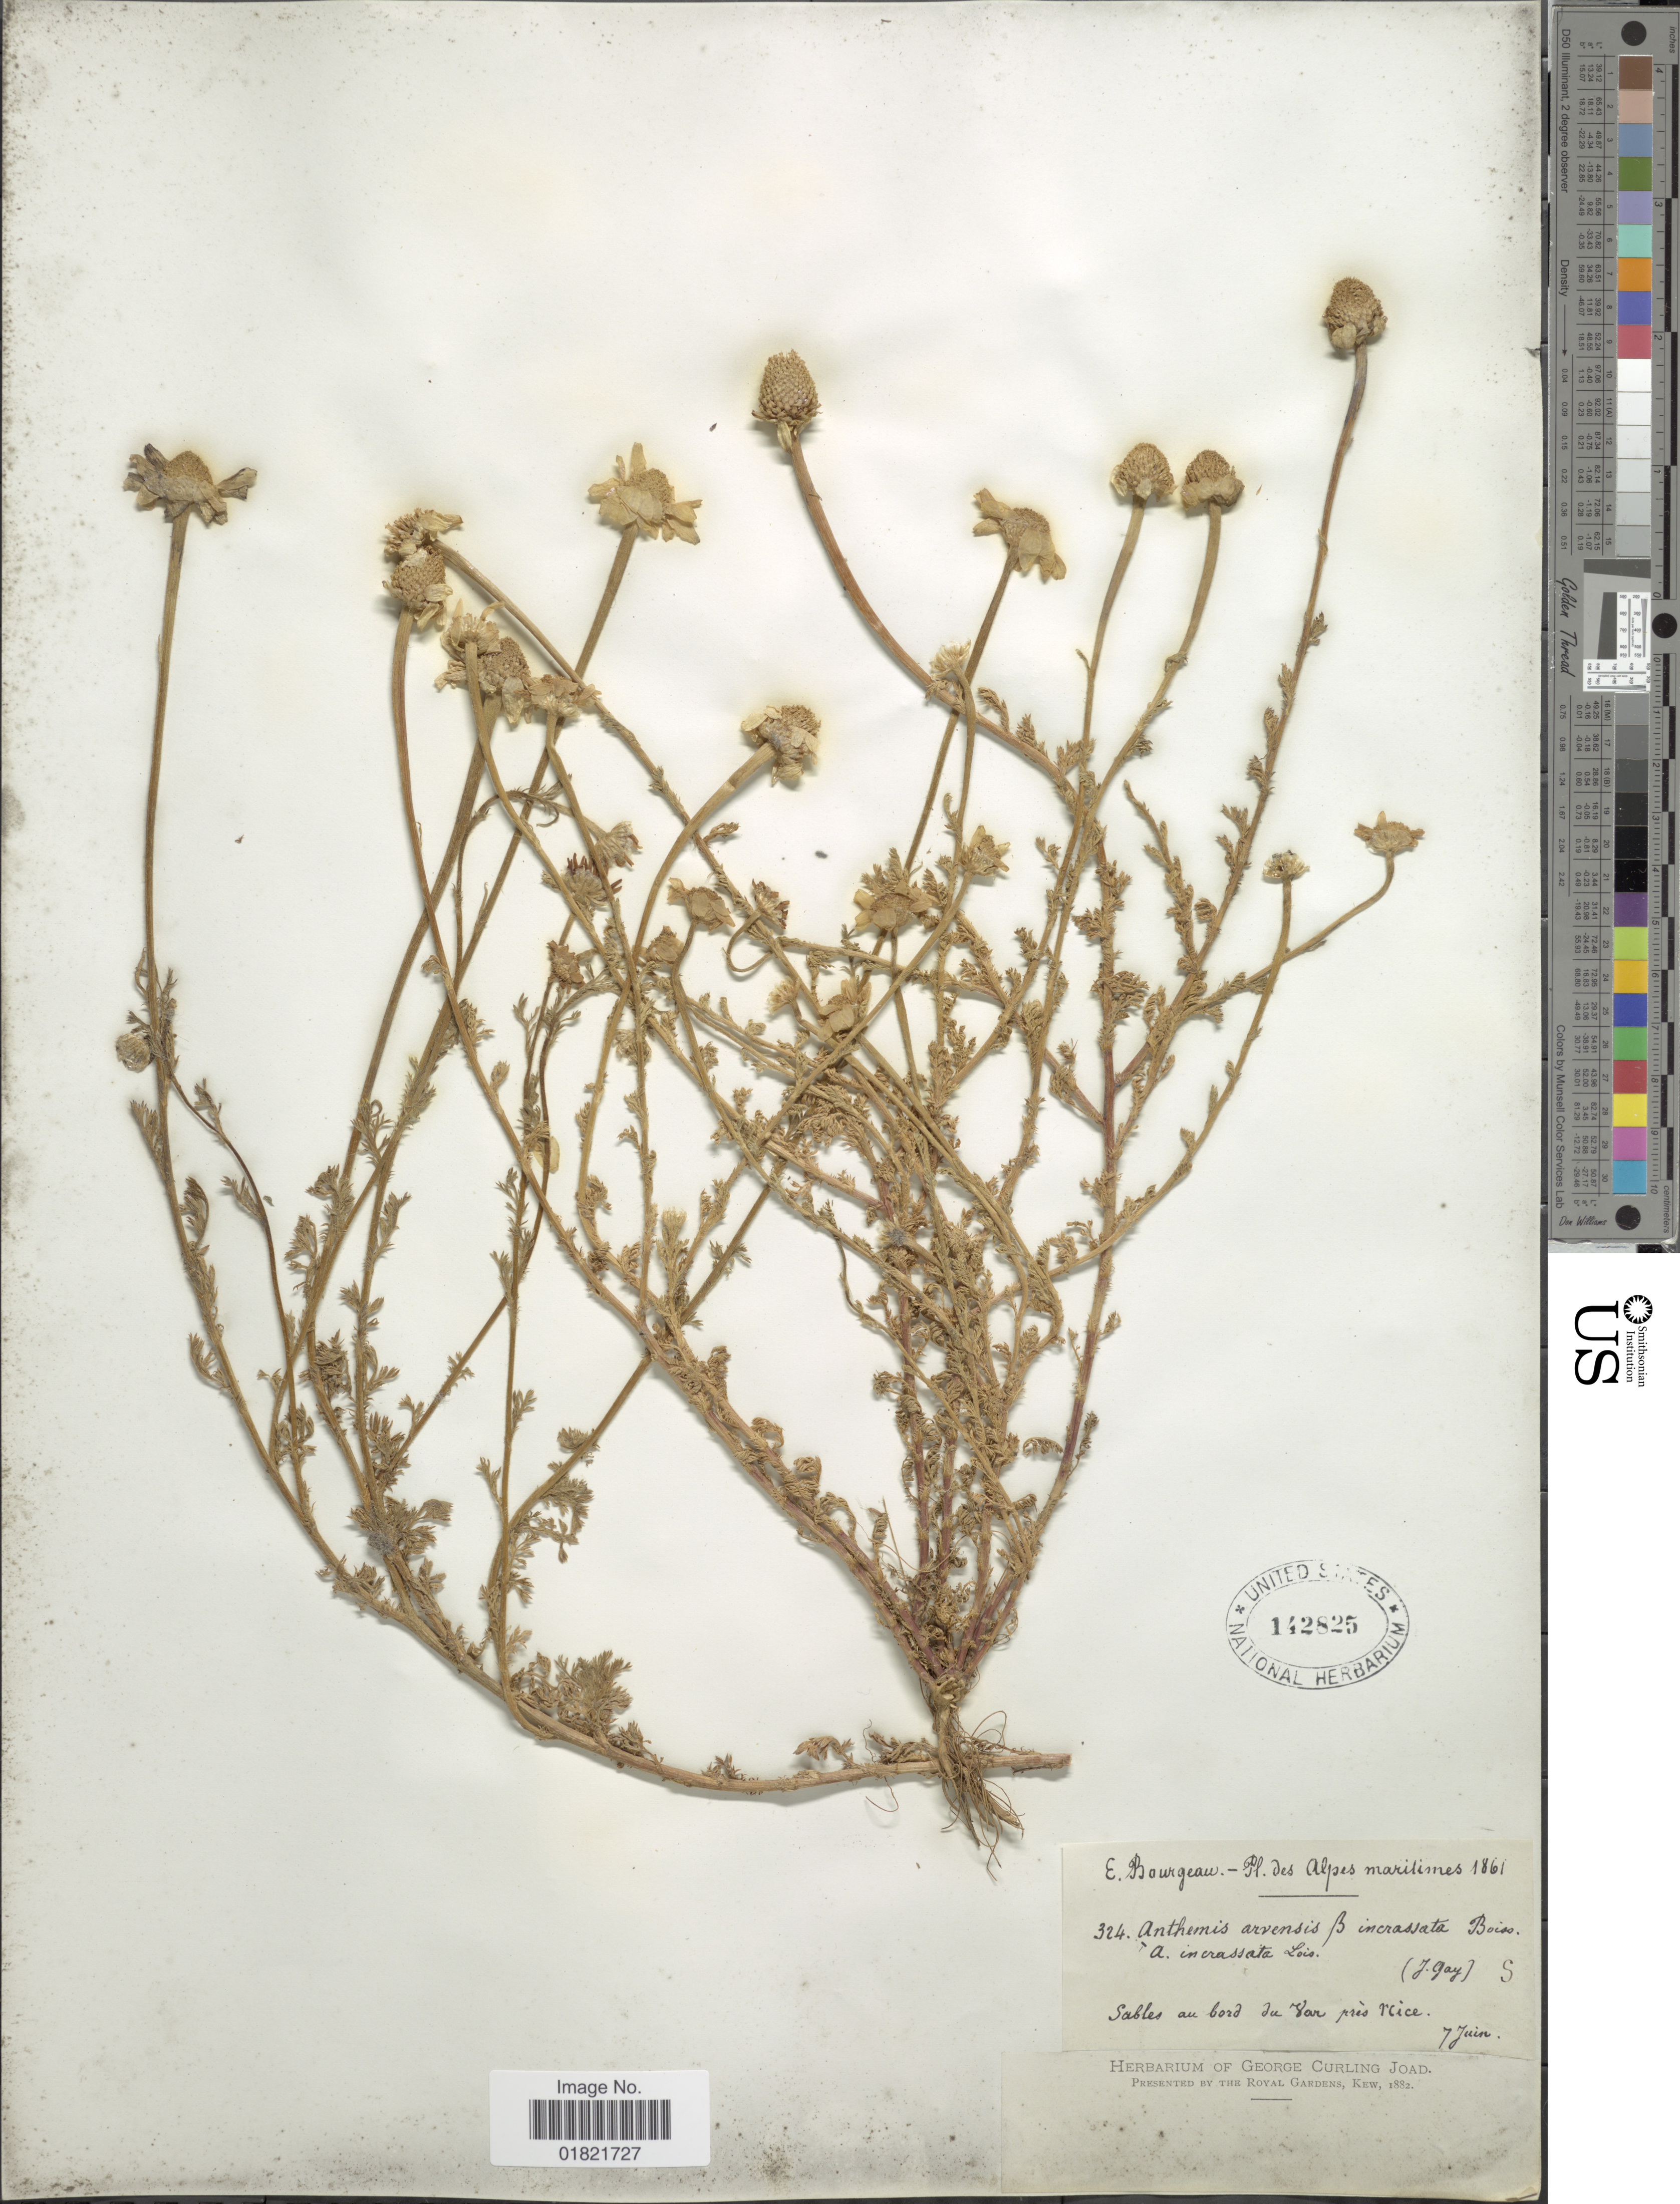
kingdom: Plantae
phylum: Tracheophyta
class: Magnoliopsida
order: Asterales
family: Asteraceae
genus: Anthemis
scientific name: Anthemis arvensis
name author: L.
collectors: E. Bourgeau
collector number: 324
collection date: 1861-06-07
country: Italy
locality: Alpes maritimes, sables au bord du Var pres Nice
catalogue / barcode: US 142825